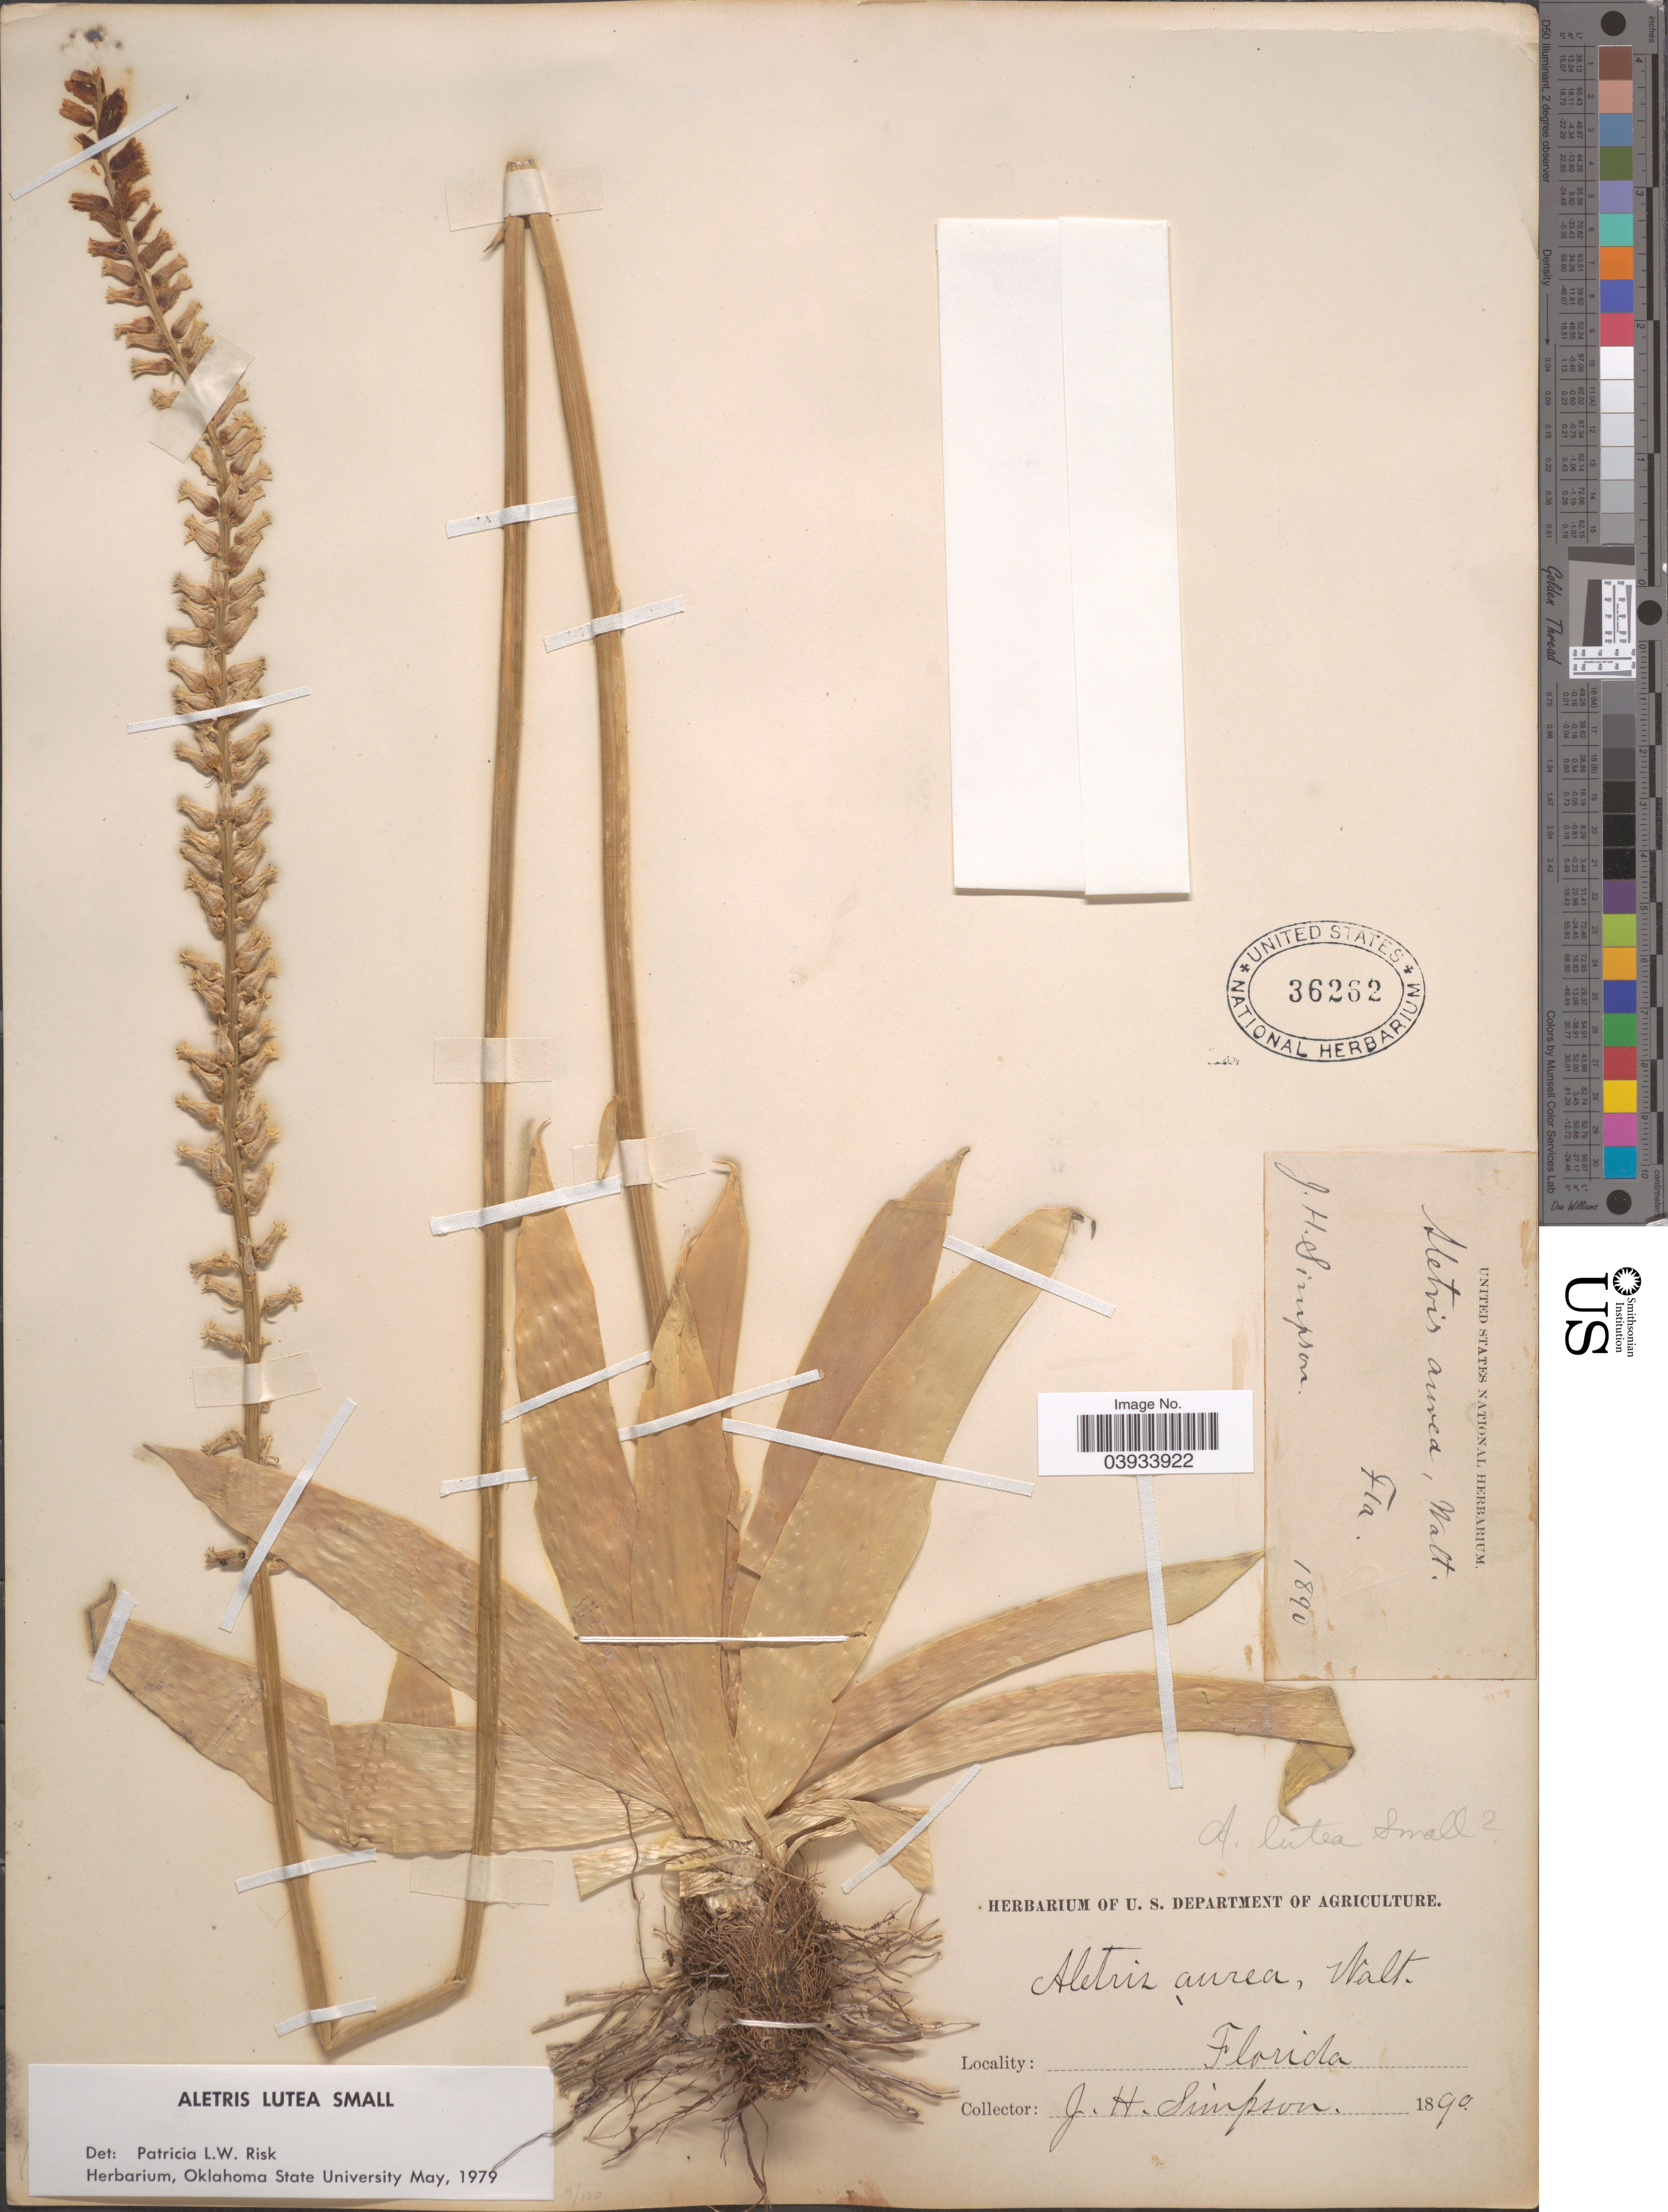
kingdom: Plantae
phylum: Tracheophyta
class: Liliopsida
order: Dioscoreales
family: Nartheciaceae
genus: Aletris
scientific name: Aletris lutea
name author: Small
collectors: J. H. Simpson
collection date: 1890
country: United States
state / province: Florida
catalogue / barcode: US 36262